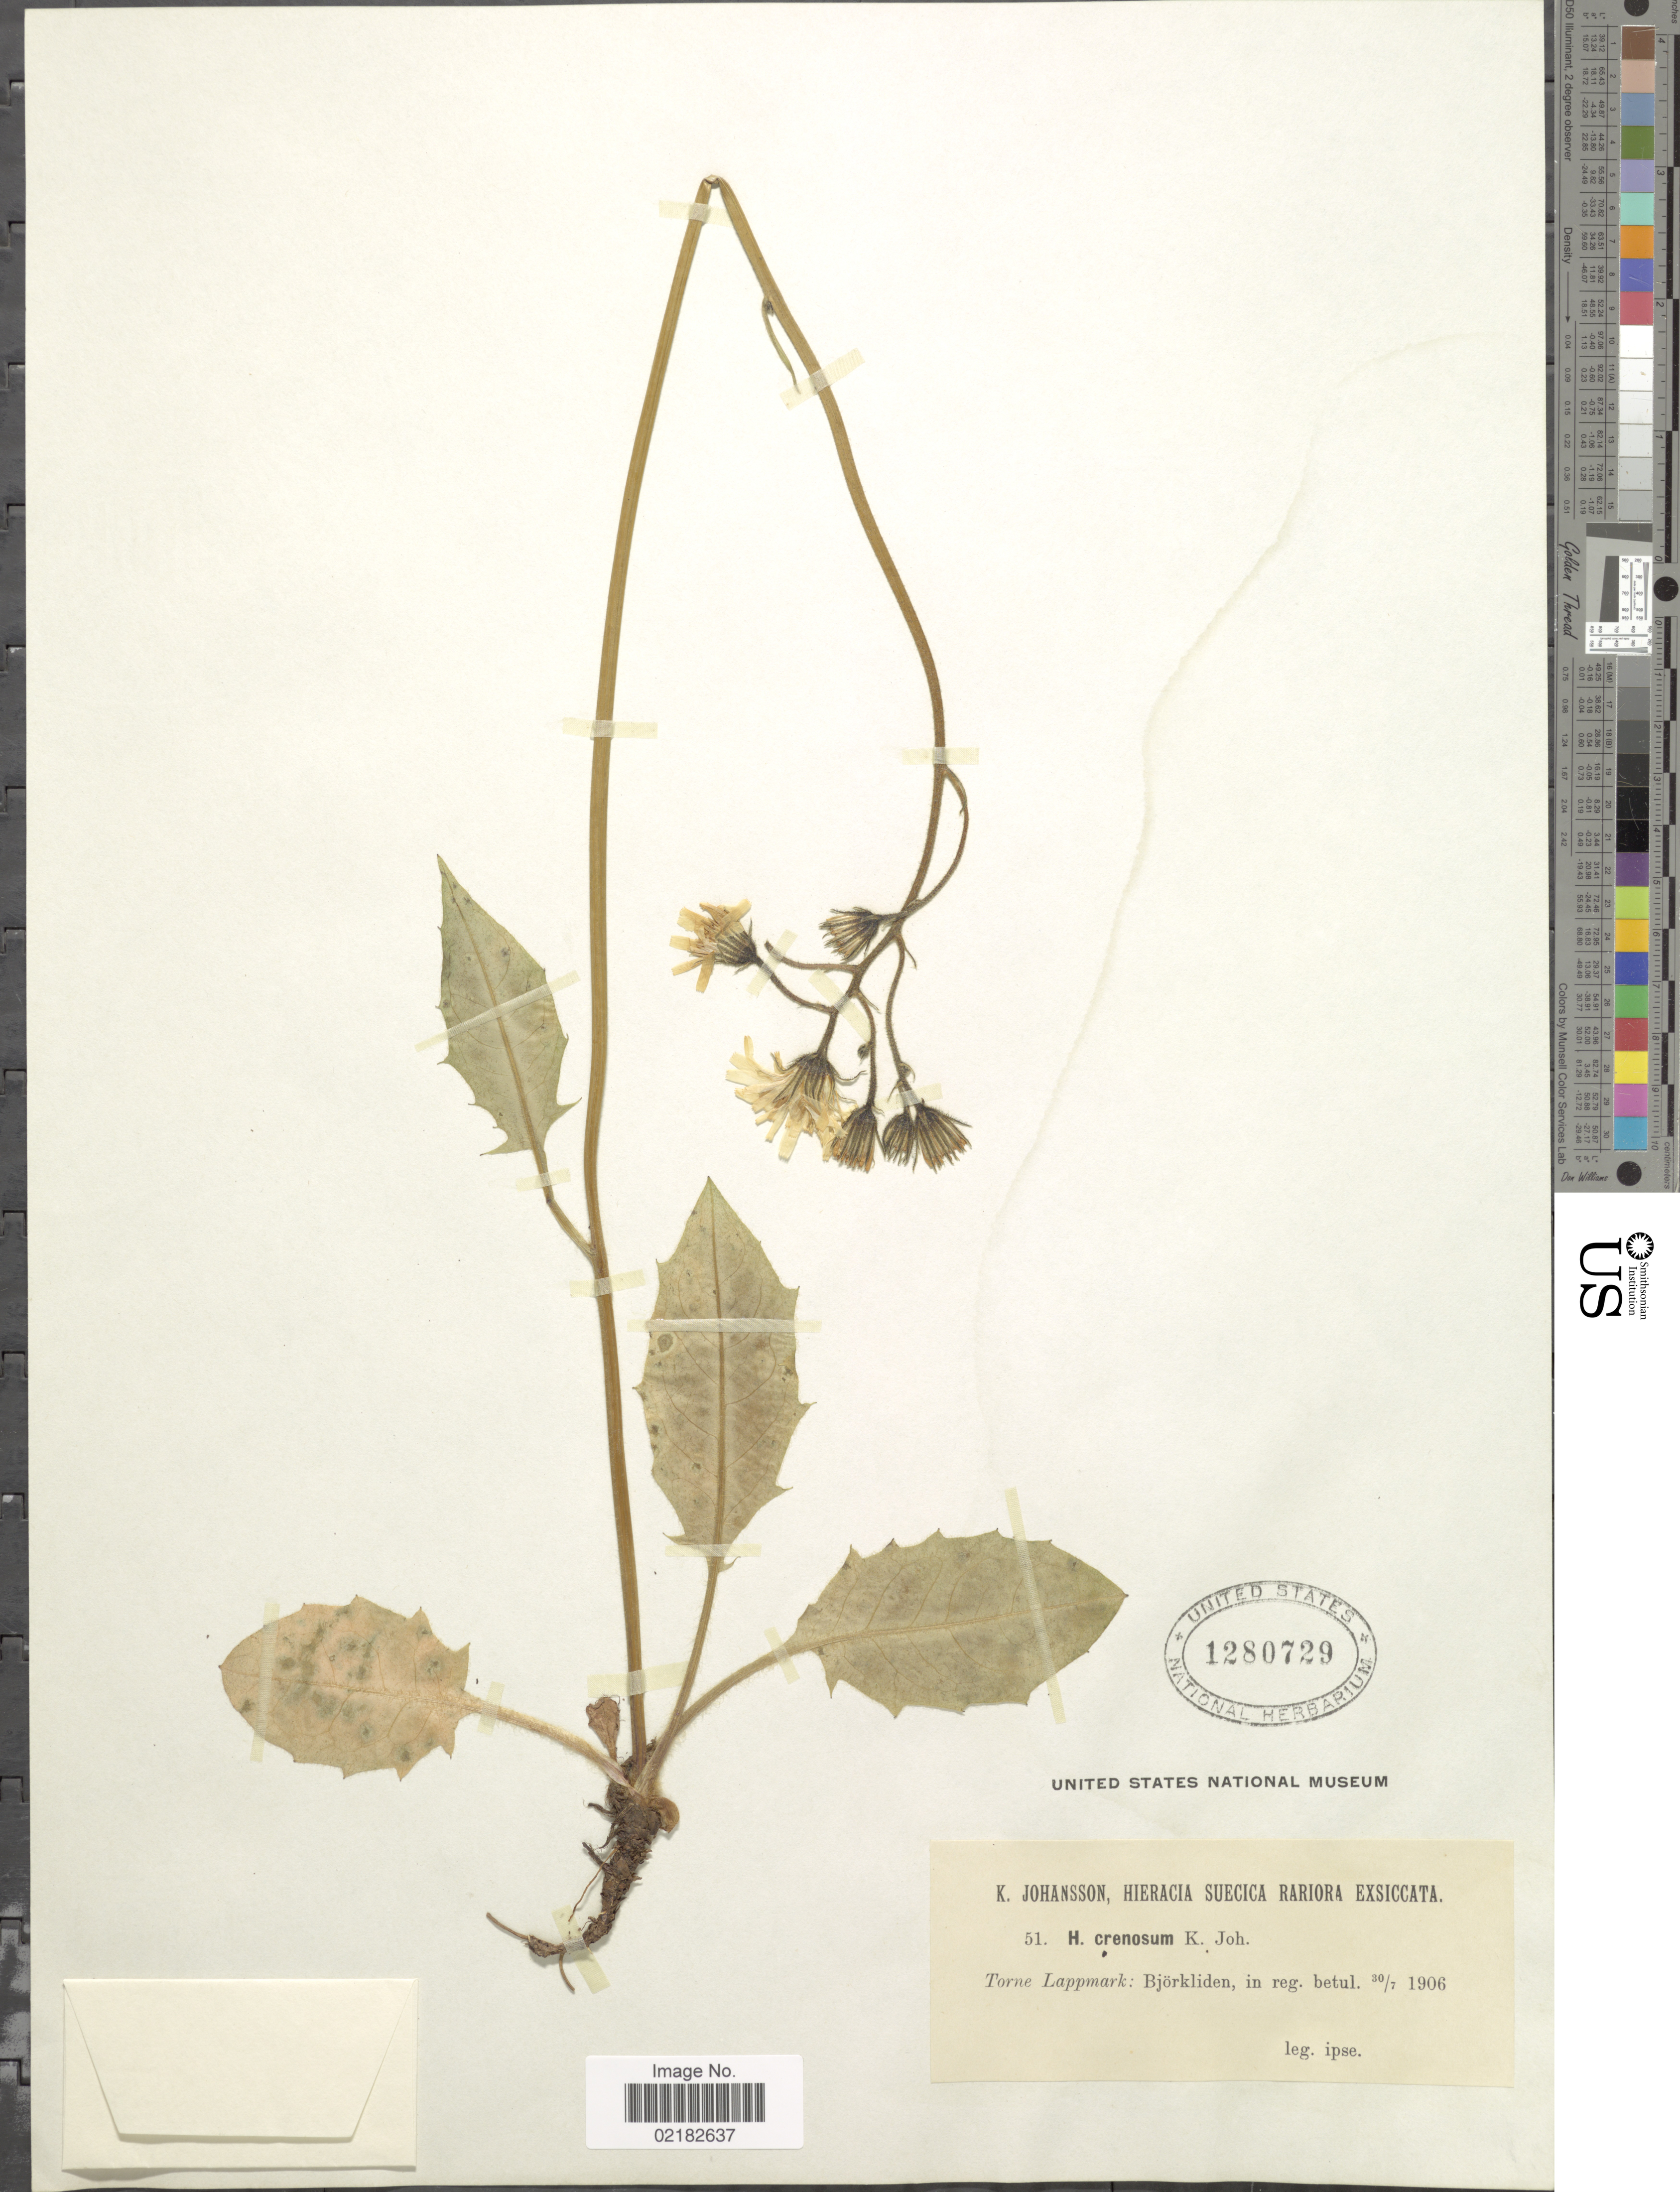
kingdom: Plantae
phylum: Tracheophyta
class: Magnoliopsida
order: Asterales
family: Asteraceae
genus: Hieracium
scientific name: Hieracium crenosum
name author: Johanss.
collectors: K. Johansson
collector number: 51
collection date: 1906-07-30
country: Sweden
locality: Torne Lappmark: Bjorkliden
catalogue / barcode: US 1280729